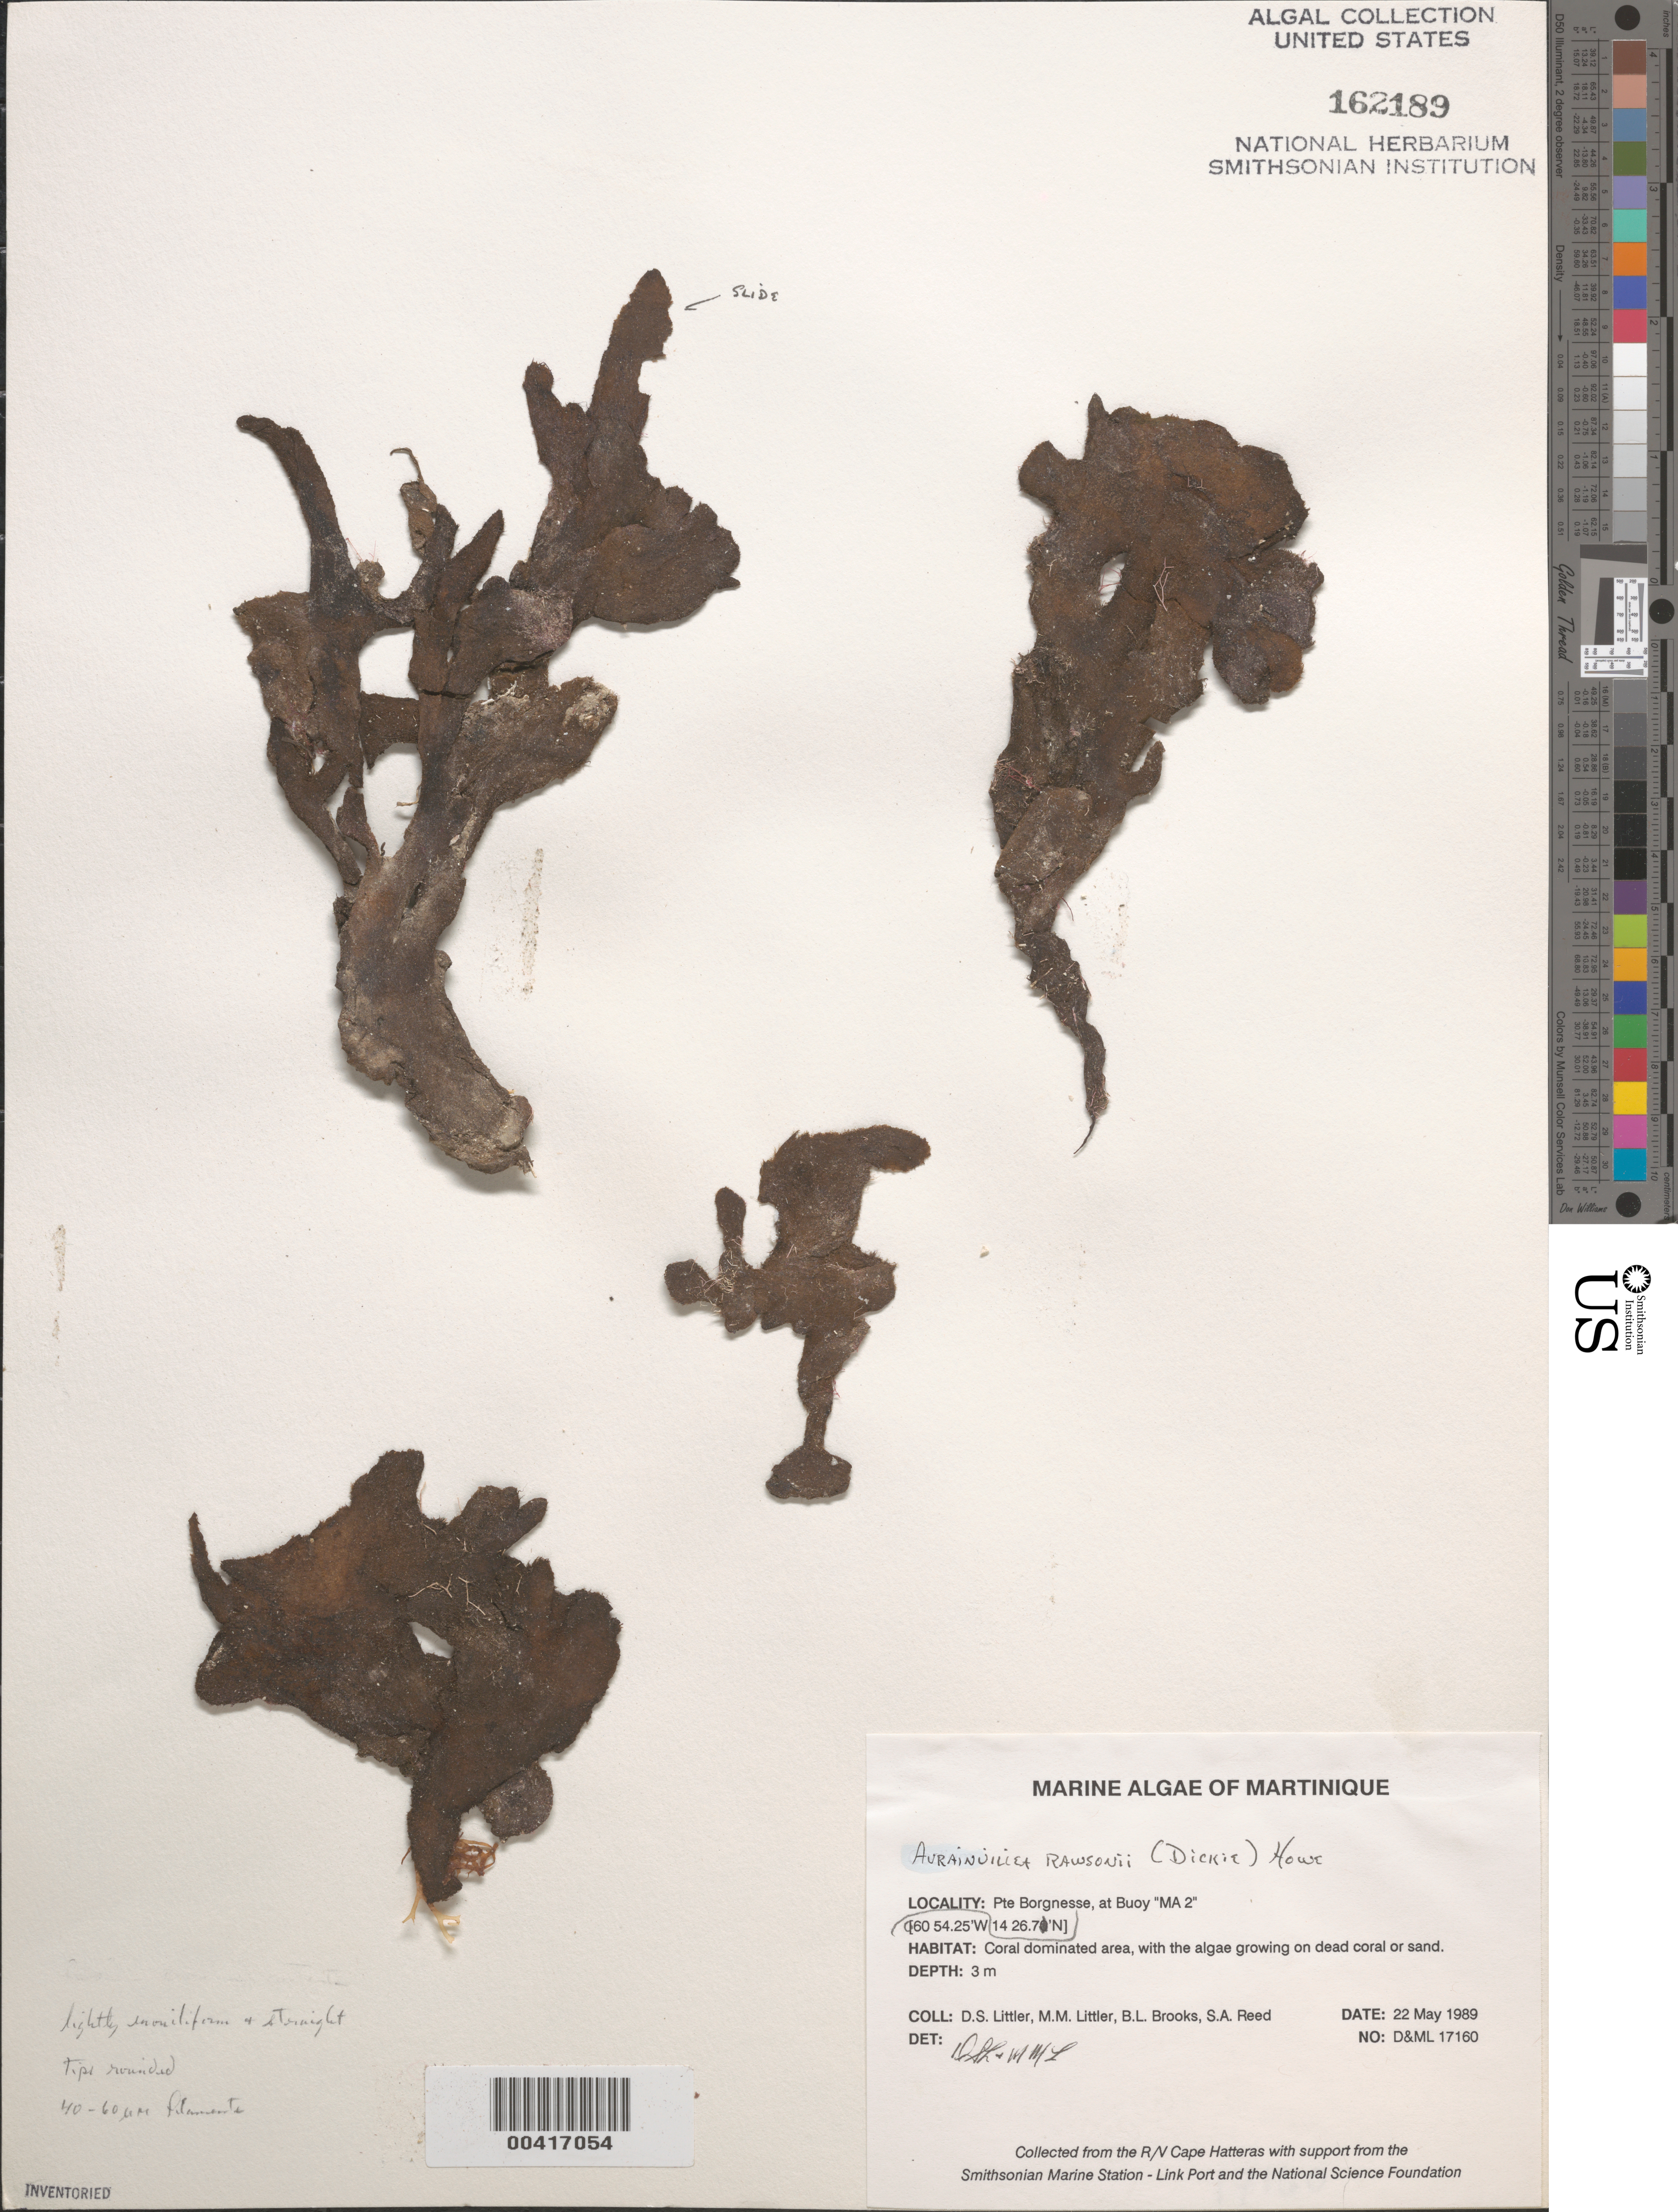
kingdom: Plantae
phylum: Chlorophyta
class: Ulvophyceae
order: Bryopsidales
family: Dichotomosiphonaceae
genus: Avrainvillea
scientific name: Avrainvillea rawsonii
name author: (Dickie) M. Howe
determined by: Littler, D. S.; Littler, M. M.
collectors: D. S. Littler, M. M. Littler, B. Brooks & S. Reed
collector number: D&ML 17160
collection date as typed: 22 May 1989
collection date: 1989-05-22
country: Martinique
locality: Pointe Borgnesse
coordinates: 14 26.70 N, 60 54.25' W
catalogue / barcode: US 162189